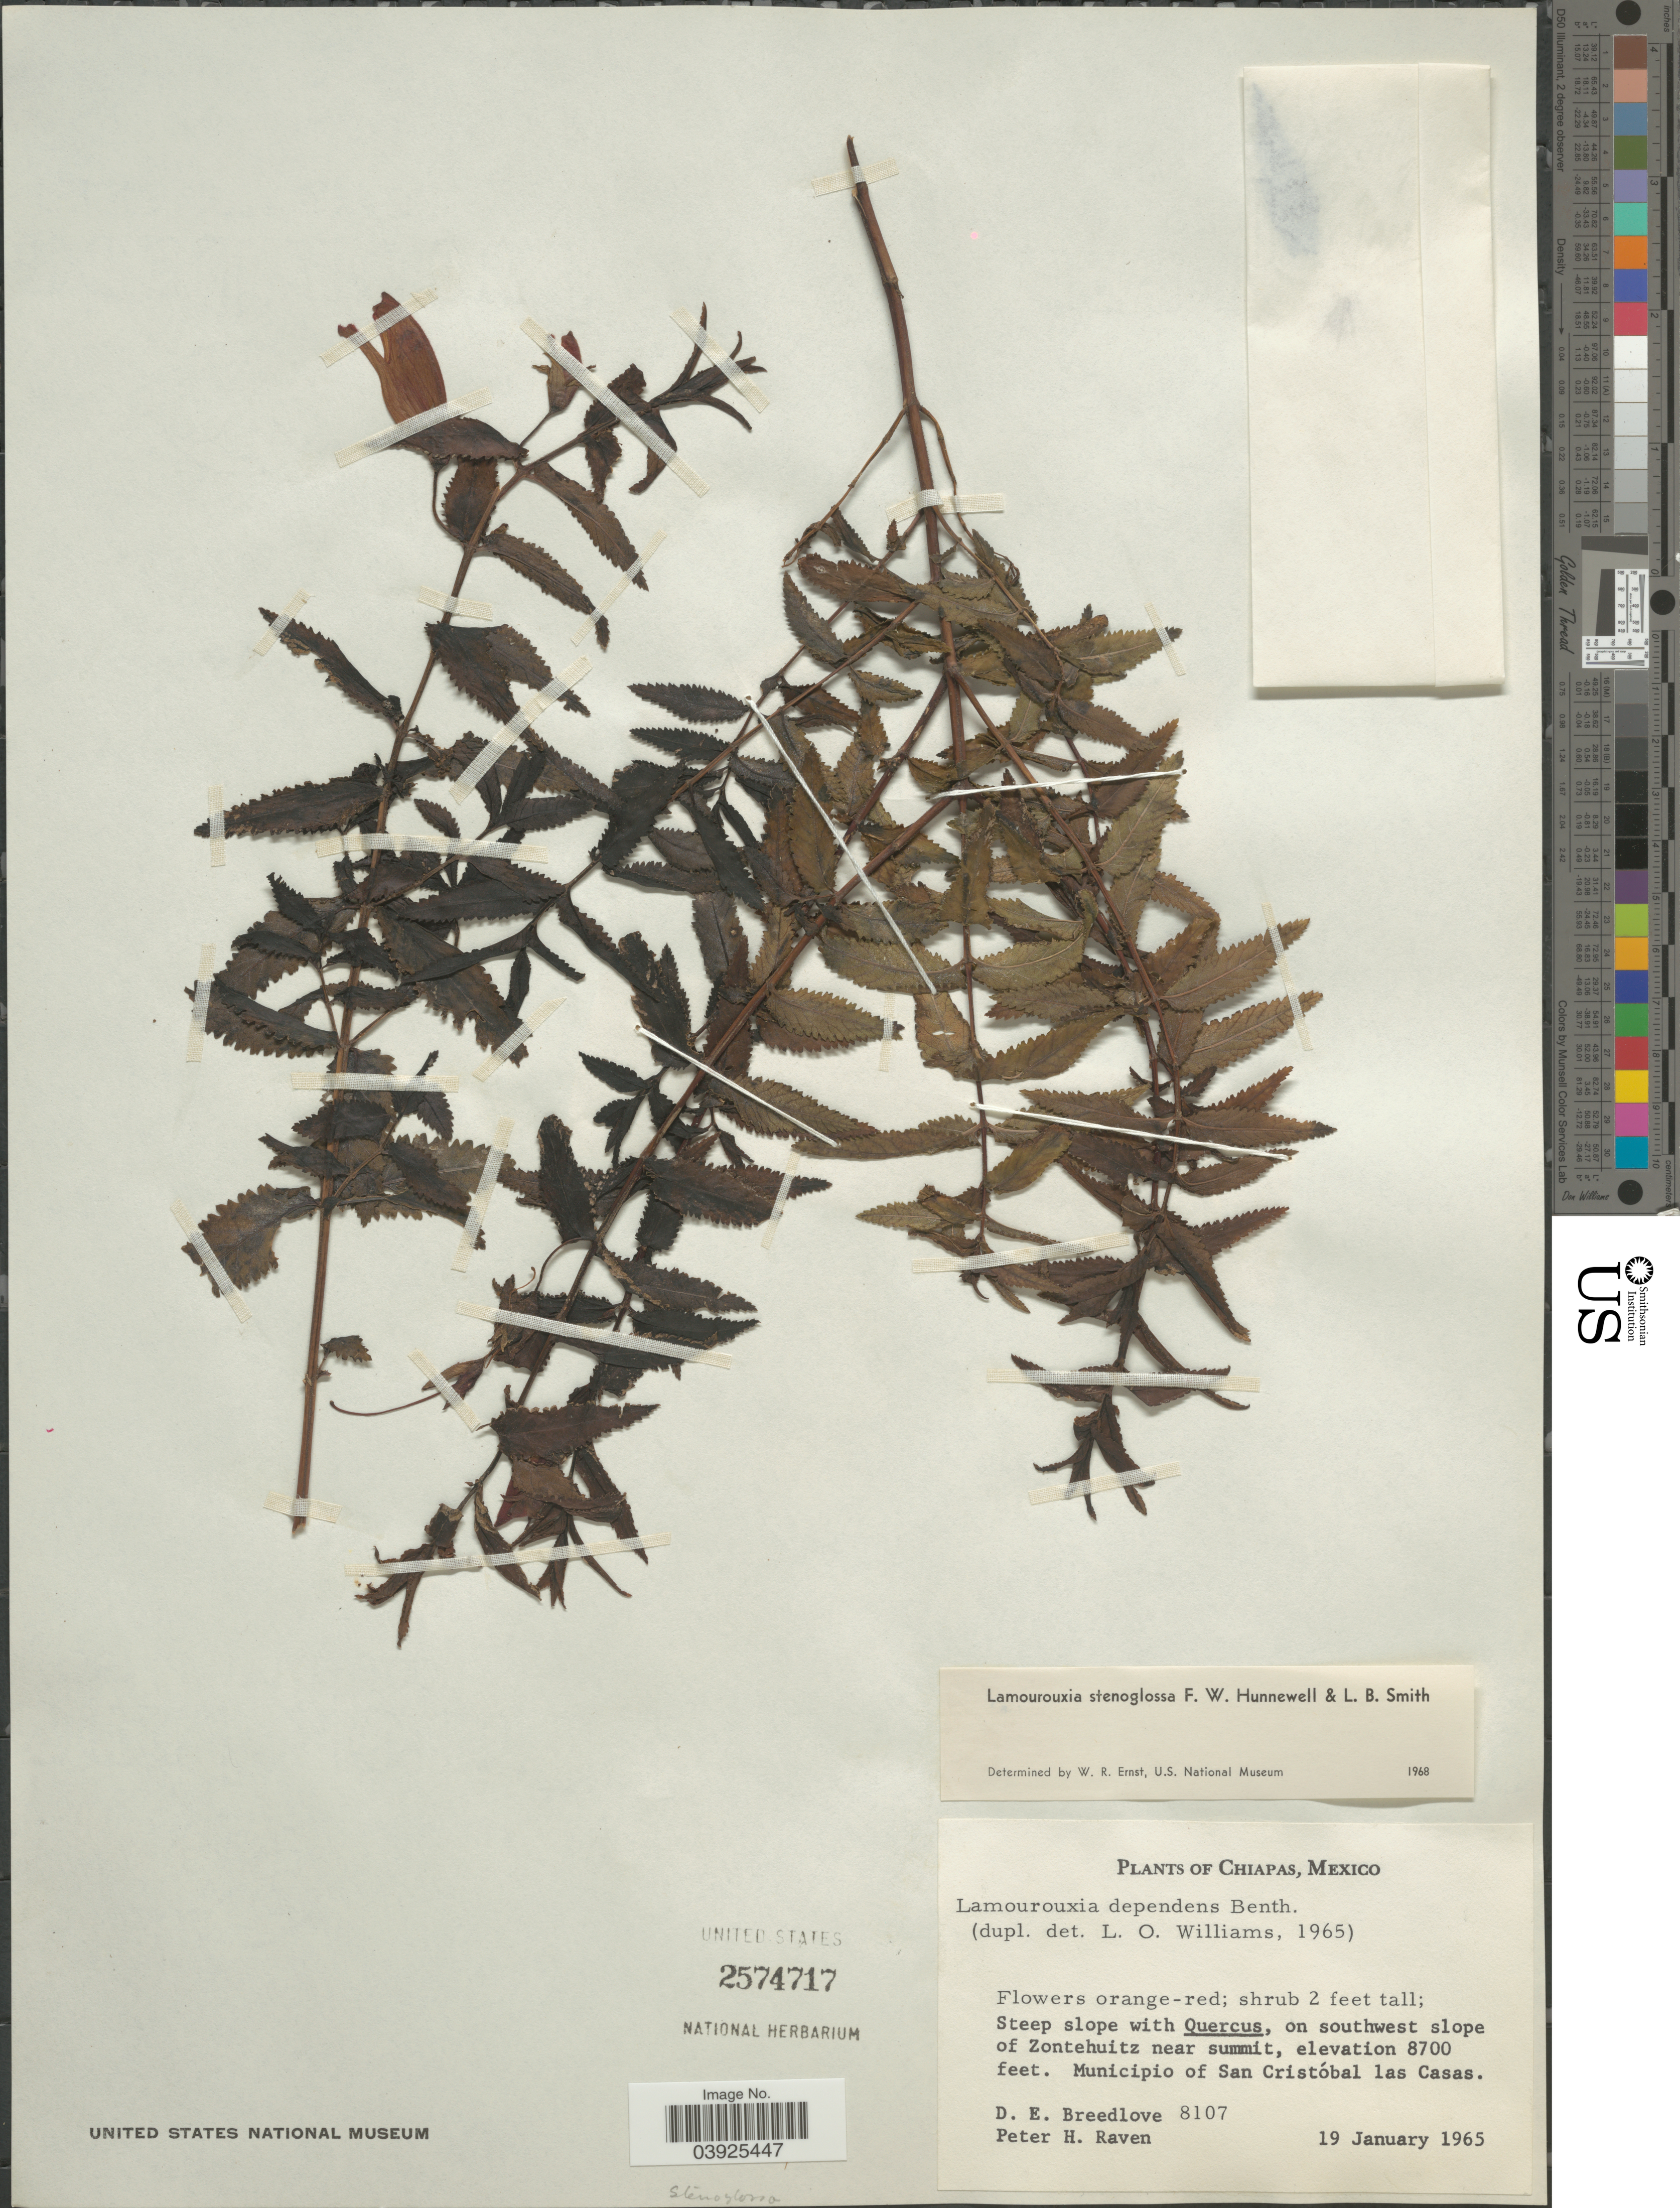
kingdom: Plantae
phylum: Tracheophyta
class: Magnoliopsida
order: Lamiales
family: Orobanchaceae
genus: Lamourouxia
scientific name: Lamourouxia stenoglossa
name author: Hunnewell & L.B. Sm.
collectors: D. E. Breedlove & P. Raven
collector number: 8107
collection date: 1965-01-19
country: Mexico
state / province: Chiapas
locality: On southwest slope of Zontehuitz near summit. Municipio of San Cristóbal las Casas.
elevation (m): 2652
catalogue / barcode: US 2574717